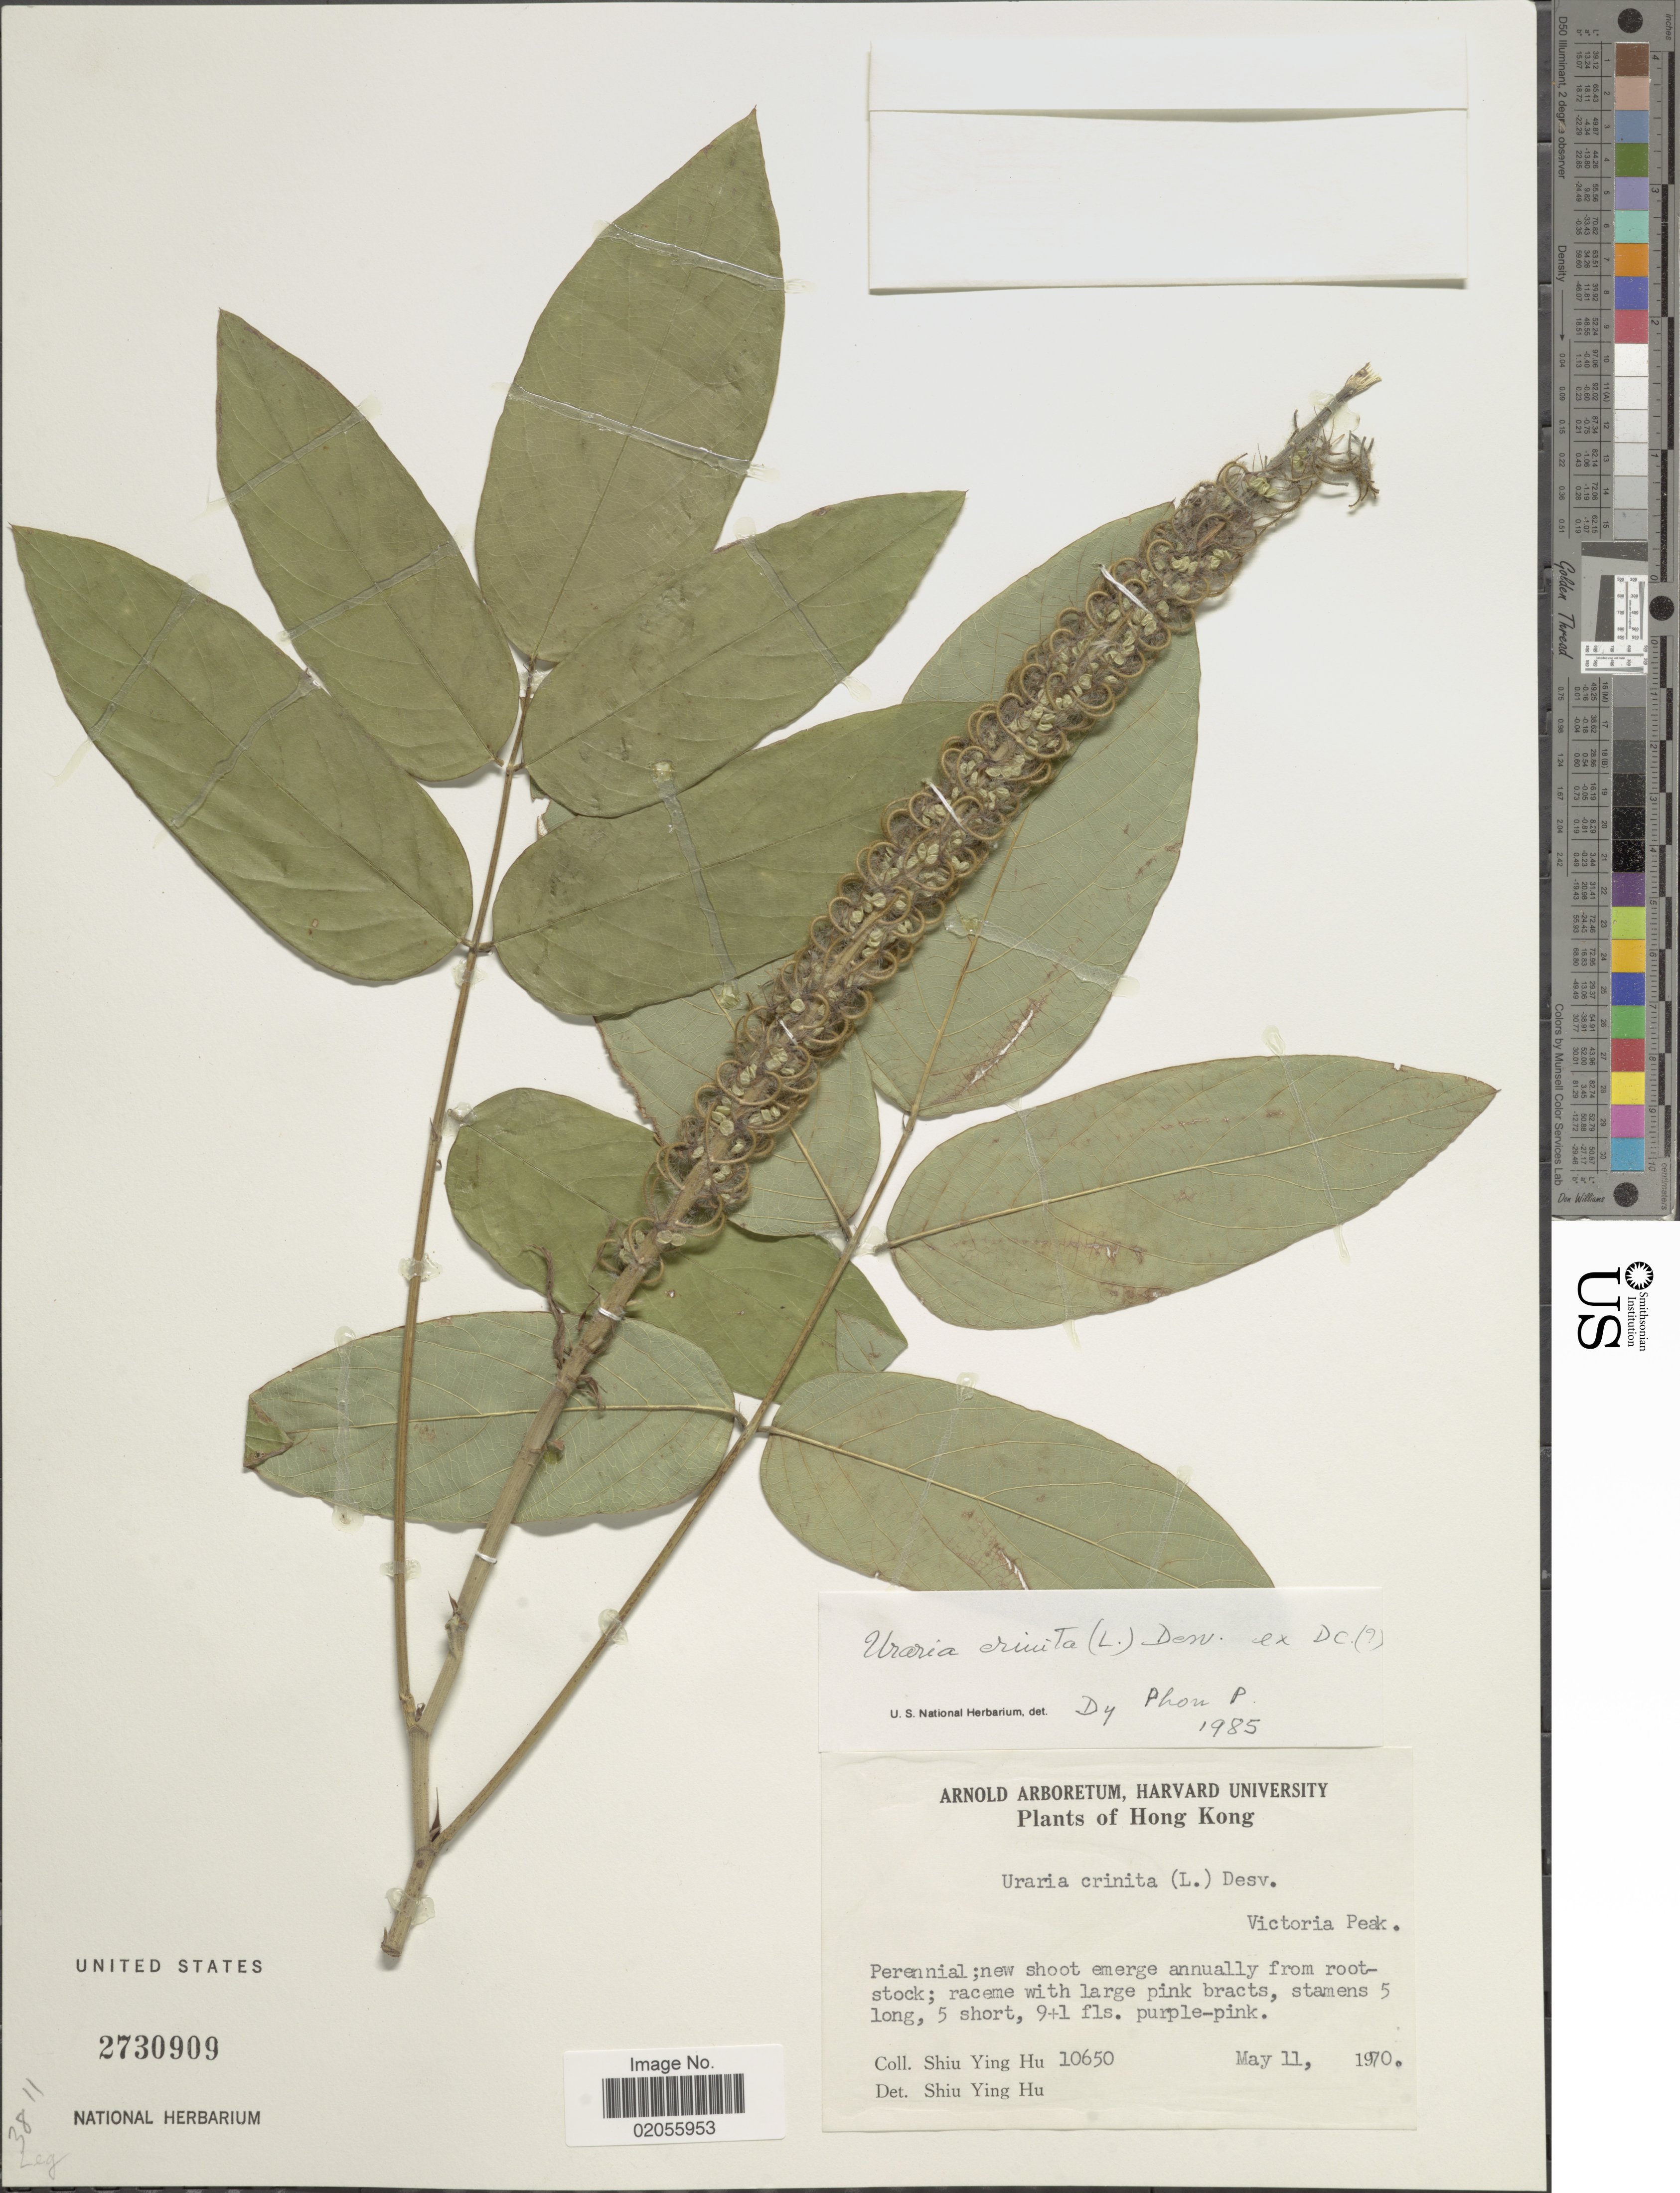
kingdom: Plantae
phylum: Tracheophyta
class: Magnoliopsida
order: Fabales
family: Fabaceae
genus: Uraria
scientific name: Uraria crinita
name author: (L.) Desv.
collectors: S. Y. Hu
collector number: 10650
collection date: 1970-05-11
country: China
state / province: Hong Kong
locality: Victoria Peak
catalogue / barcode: US 2730909